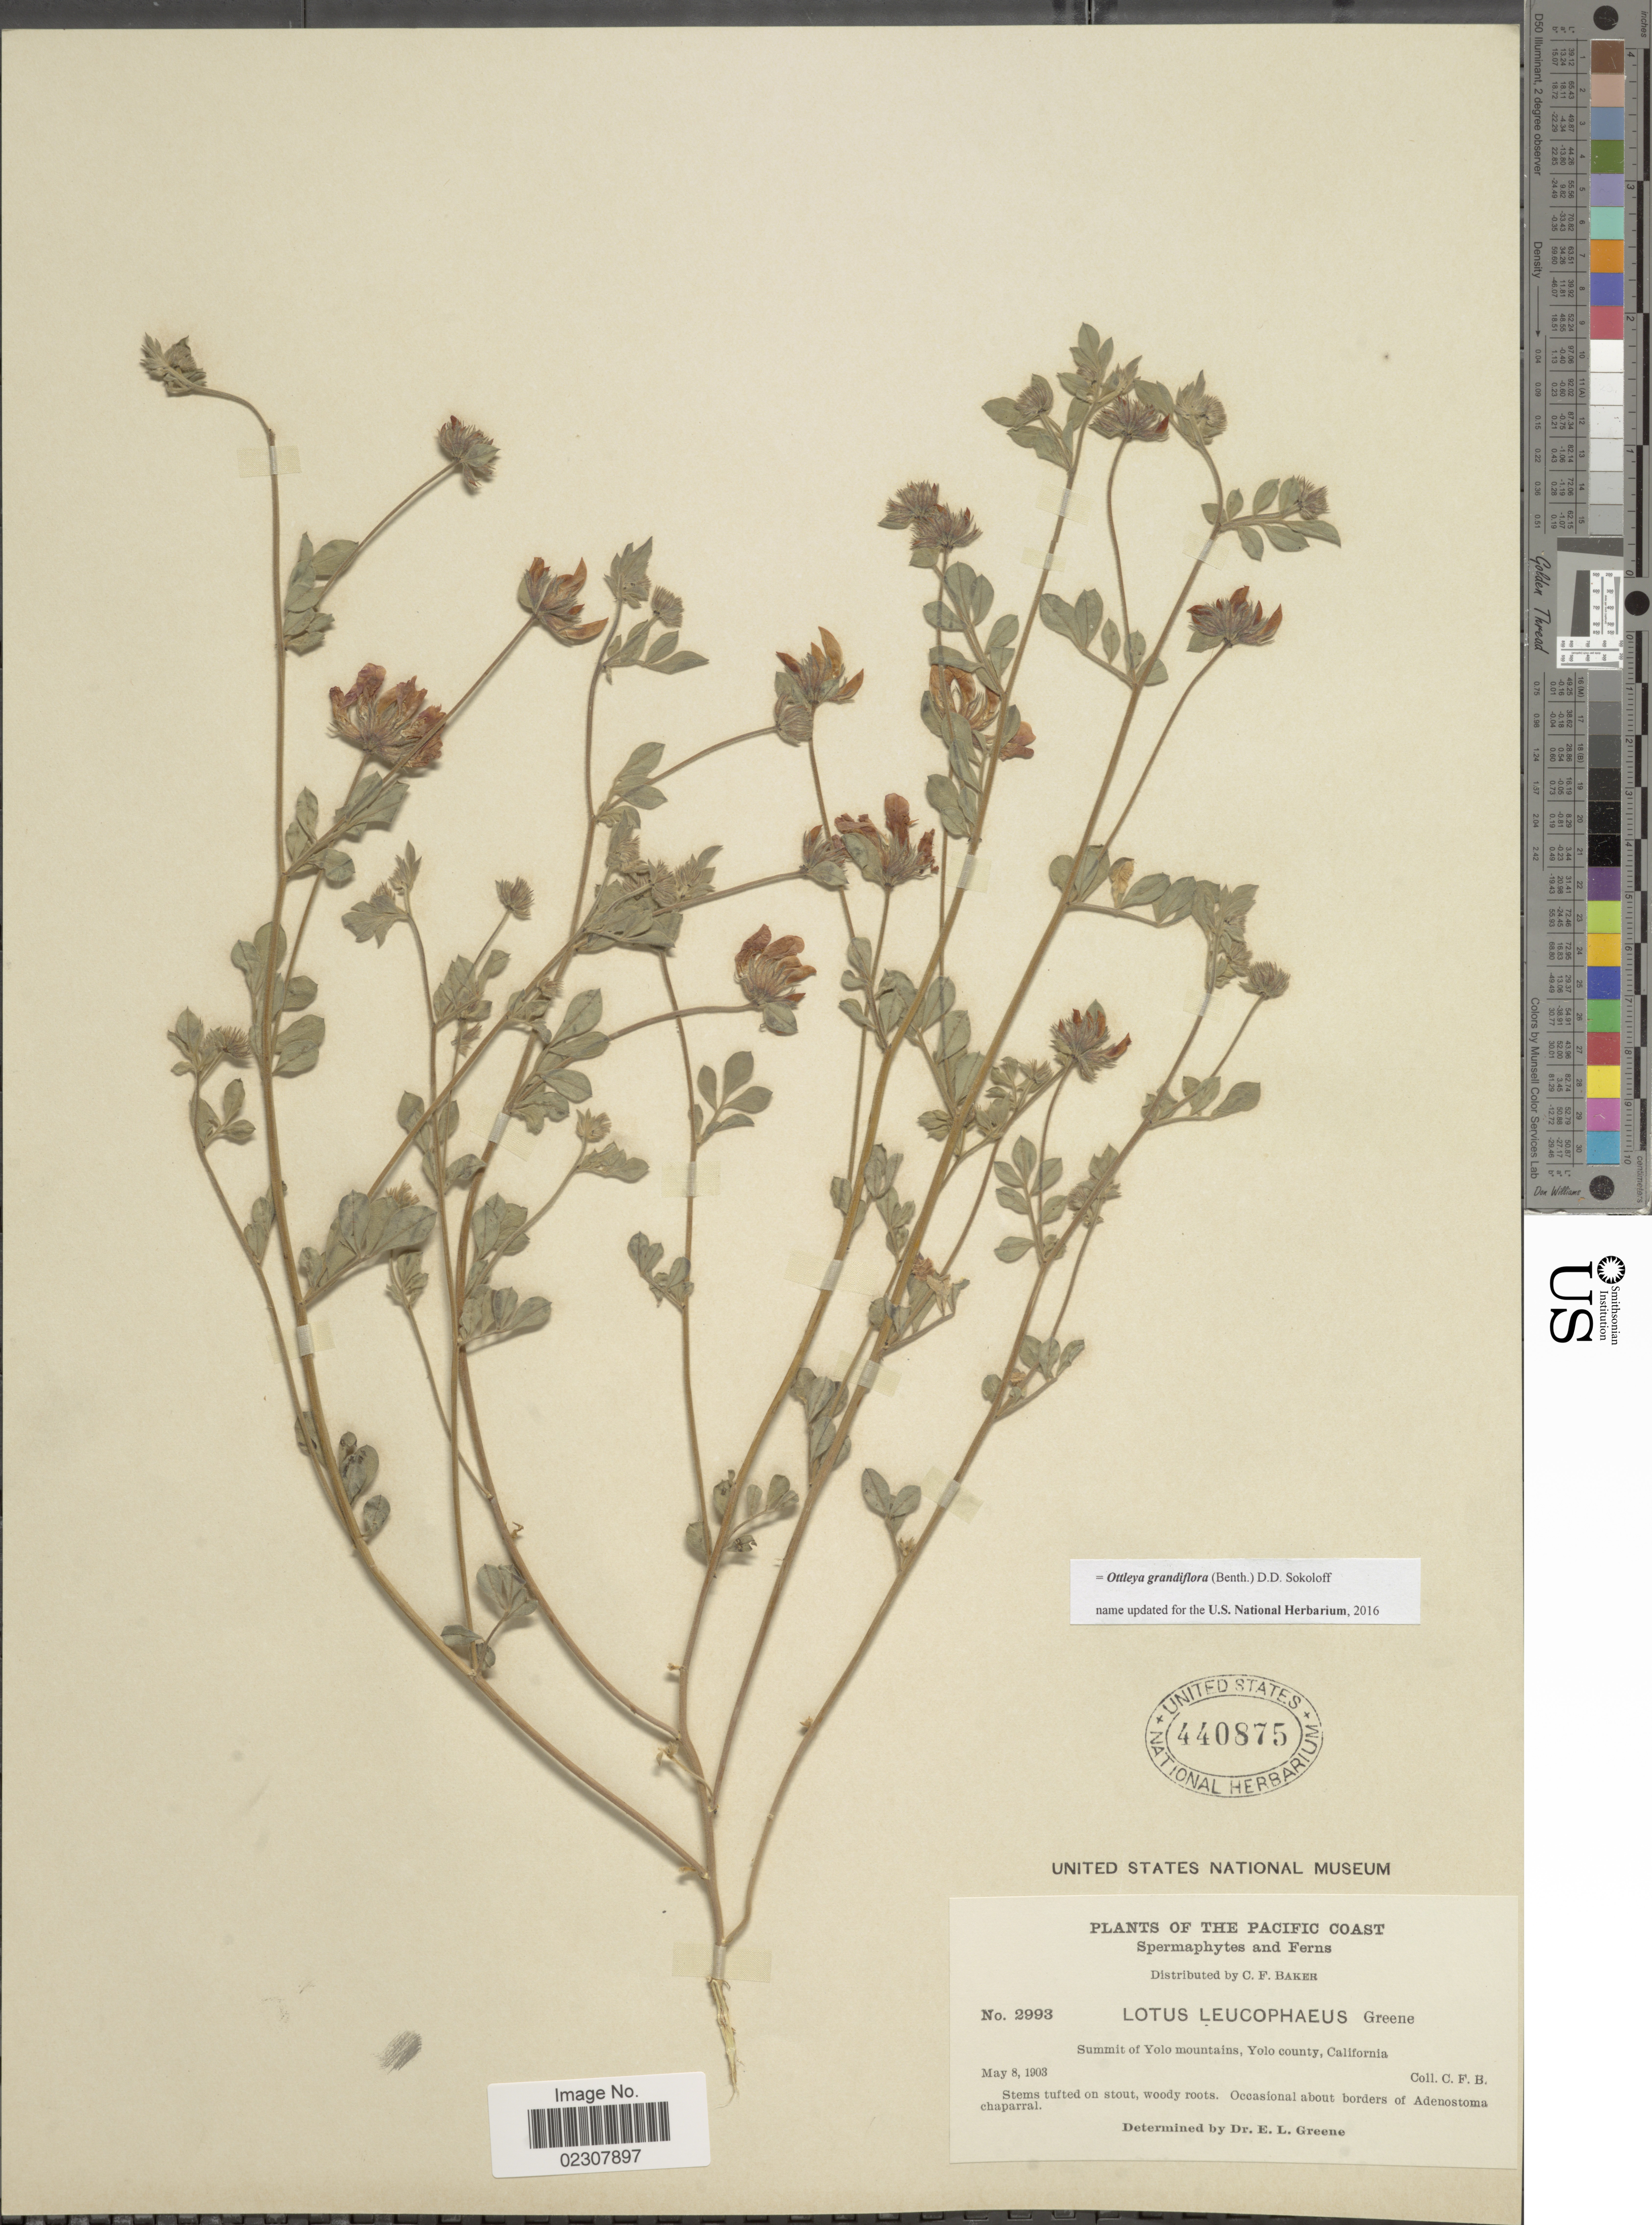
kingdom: Plantae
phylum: Tracheophyta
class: Magnoliopsida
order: Fabales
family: Fabaceae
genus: Ottleya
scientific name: Ottleya grandiflora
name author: (Benth.) D.D. Sokoloff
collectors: C. F. Baker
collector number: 2993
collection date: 1903-05-08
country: United States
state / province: California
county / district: Yolo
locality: Pacific Coast, Summit of Yolo mountains, Yolo county.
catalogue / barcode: US 440875